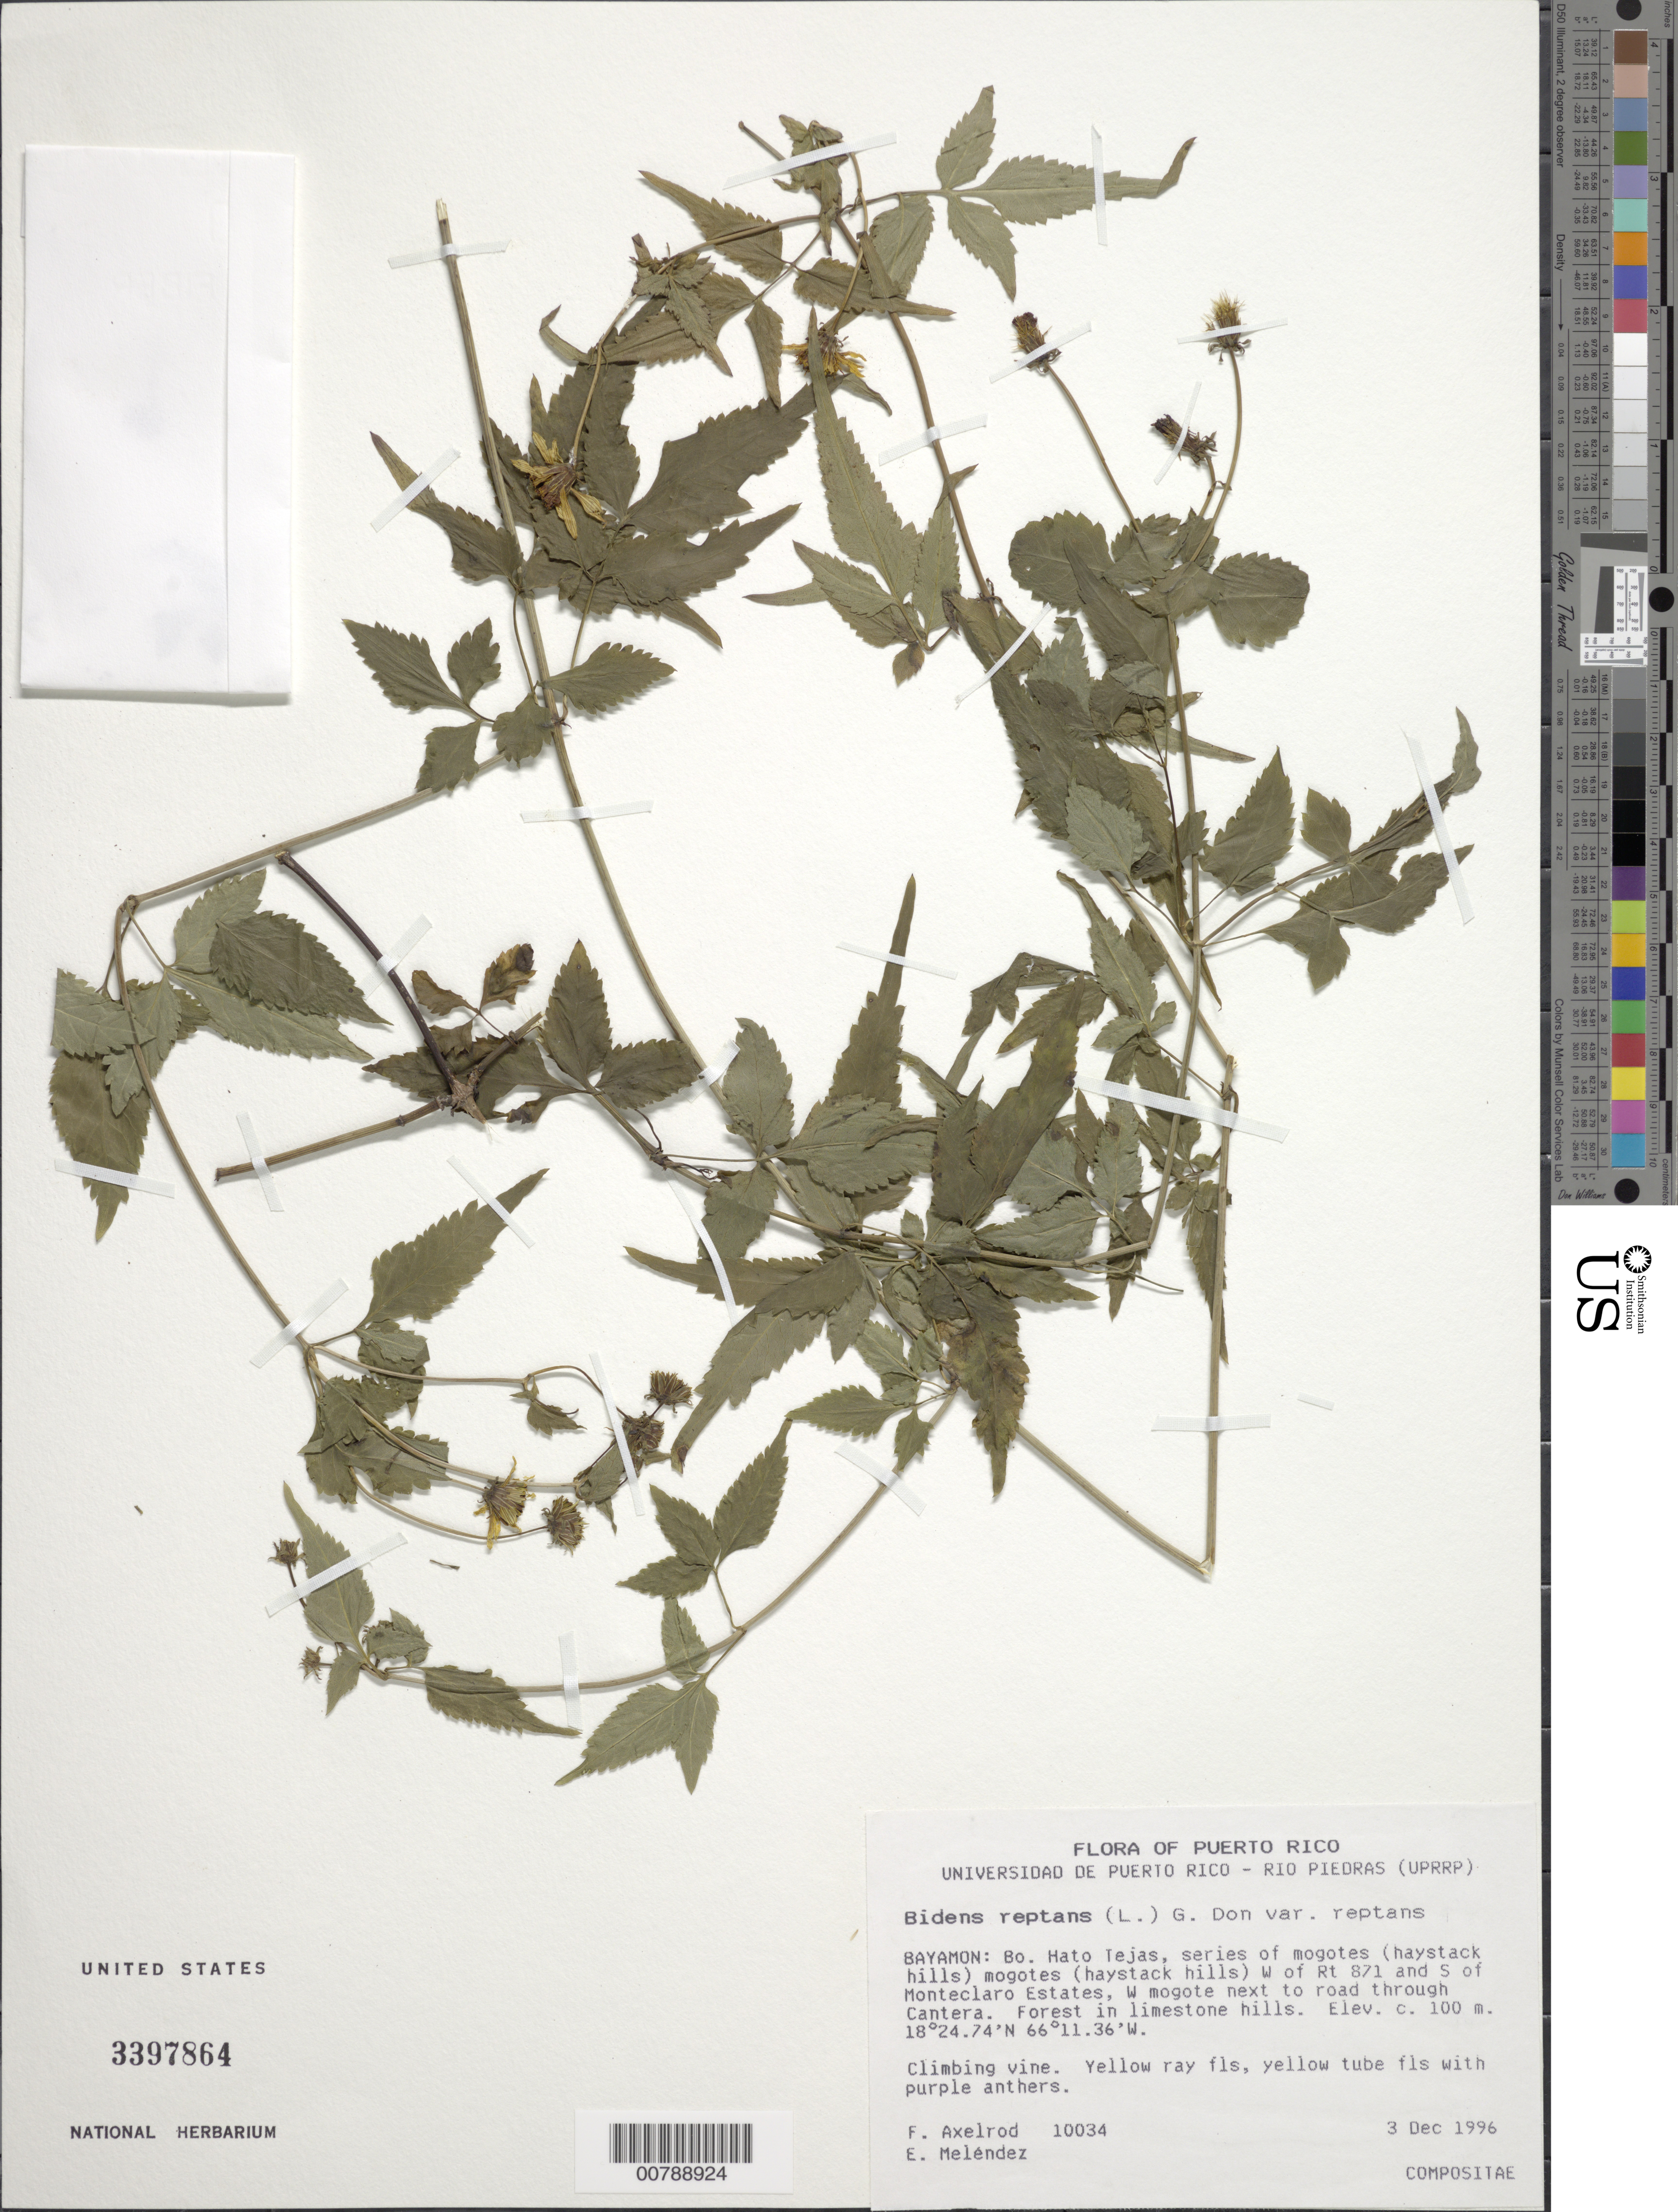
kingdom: Plantae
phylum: Tracheophyta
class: Magnoliopsida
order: Asterales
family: Asteraceae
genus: Bidens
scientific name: Bidens reptans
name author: (L.) G. Don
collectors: F. S. Axelrod & E. Meléndez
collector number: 10034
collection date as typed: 03 Dec 1996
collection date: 1996-12-03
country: Puerto Rico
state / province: Bayamón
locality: Bayamon: Bo. Hato Tejas, series of mogotes (haystack hills) W of Rt 871 and S of Monteclaro Estates, W mogote next to road through Cantera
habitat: Forest in limestone hills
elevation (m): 100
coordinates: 18.41233333, -66.18933333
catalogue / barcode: US 3397864